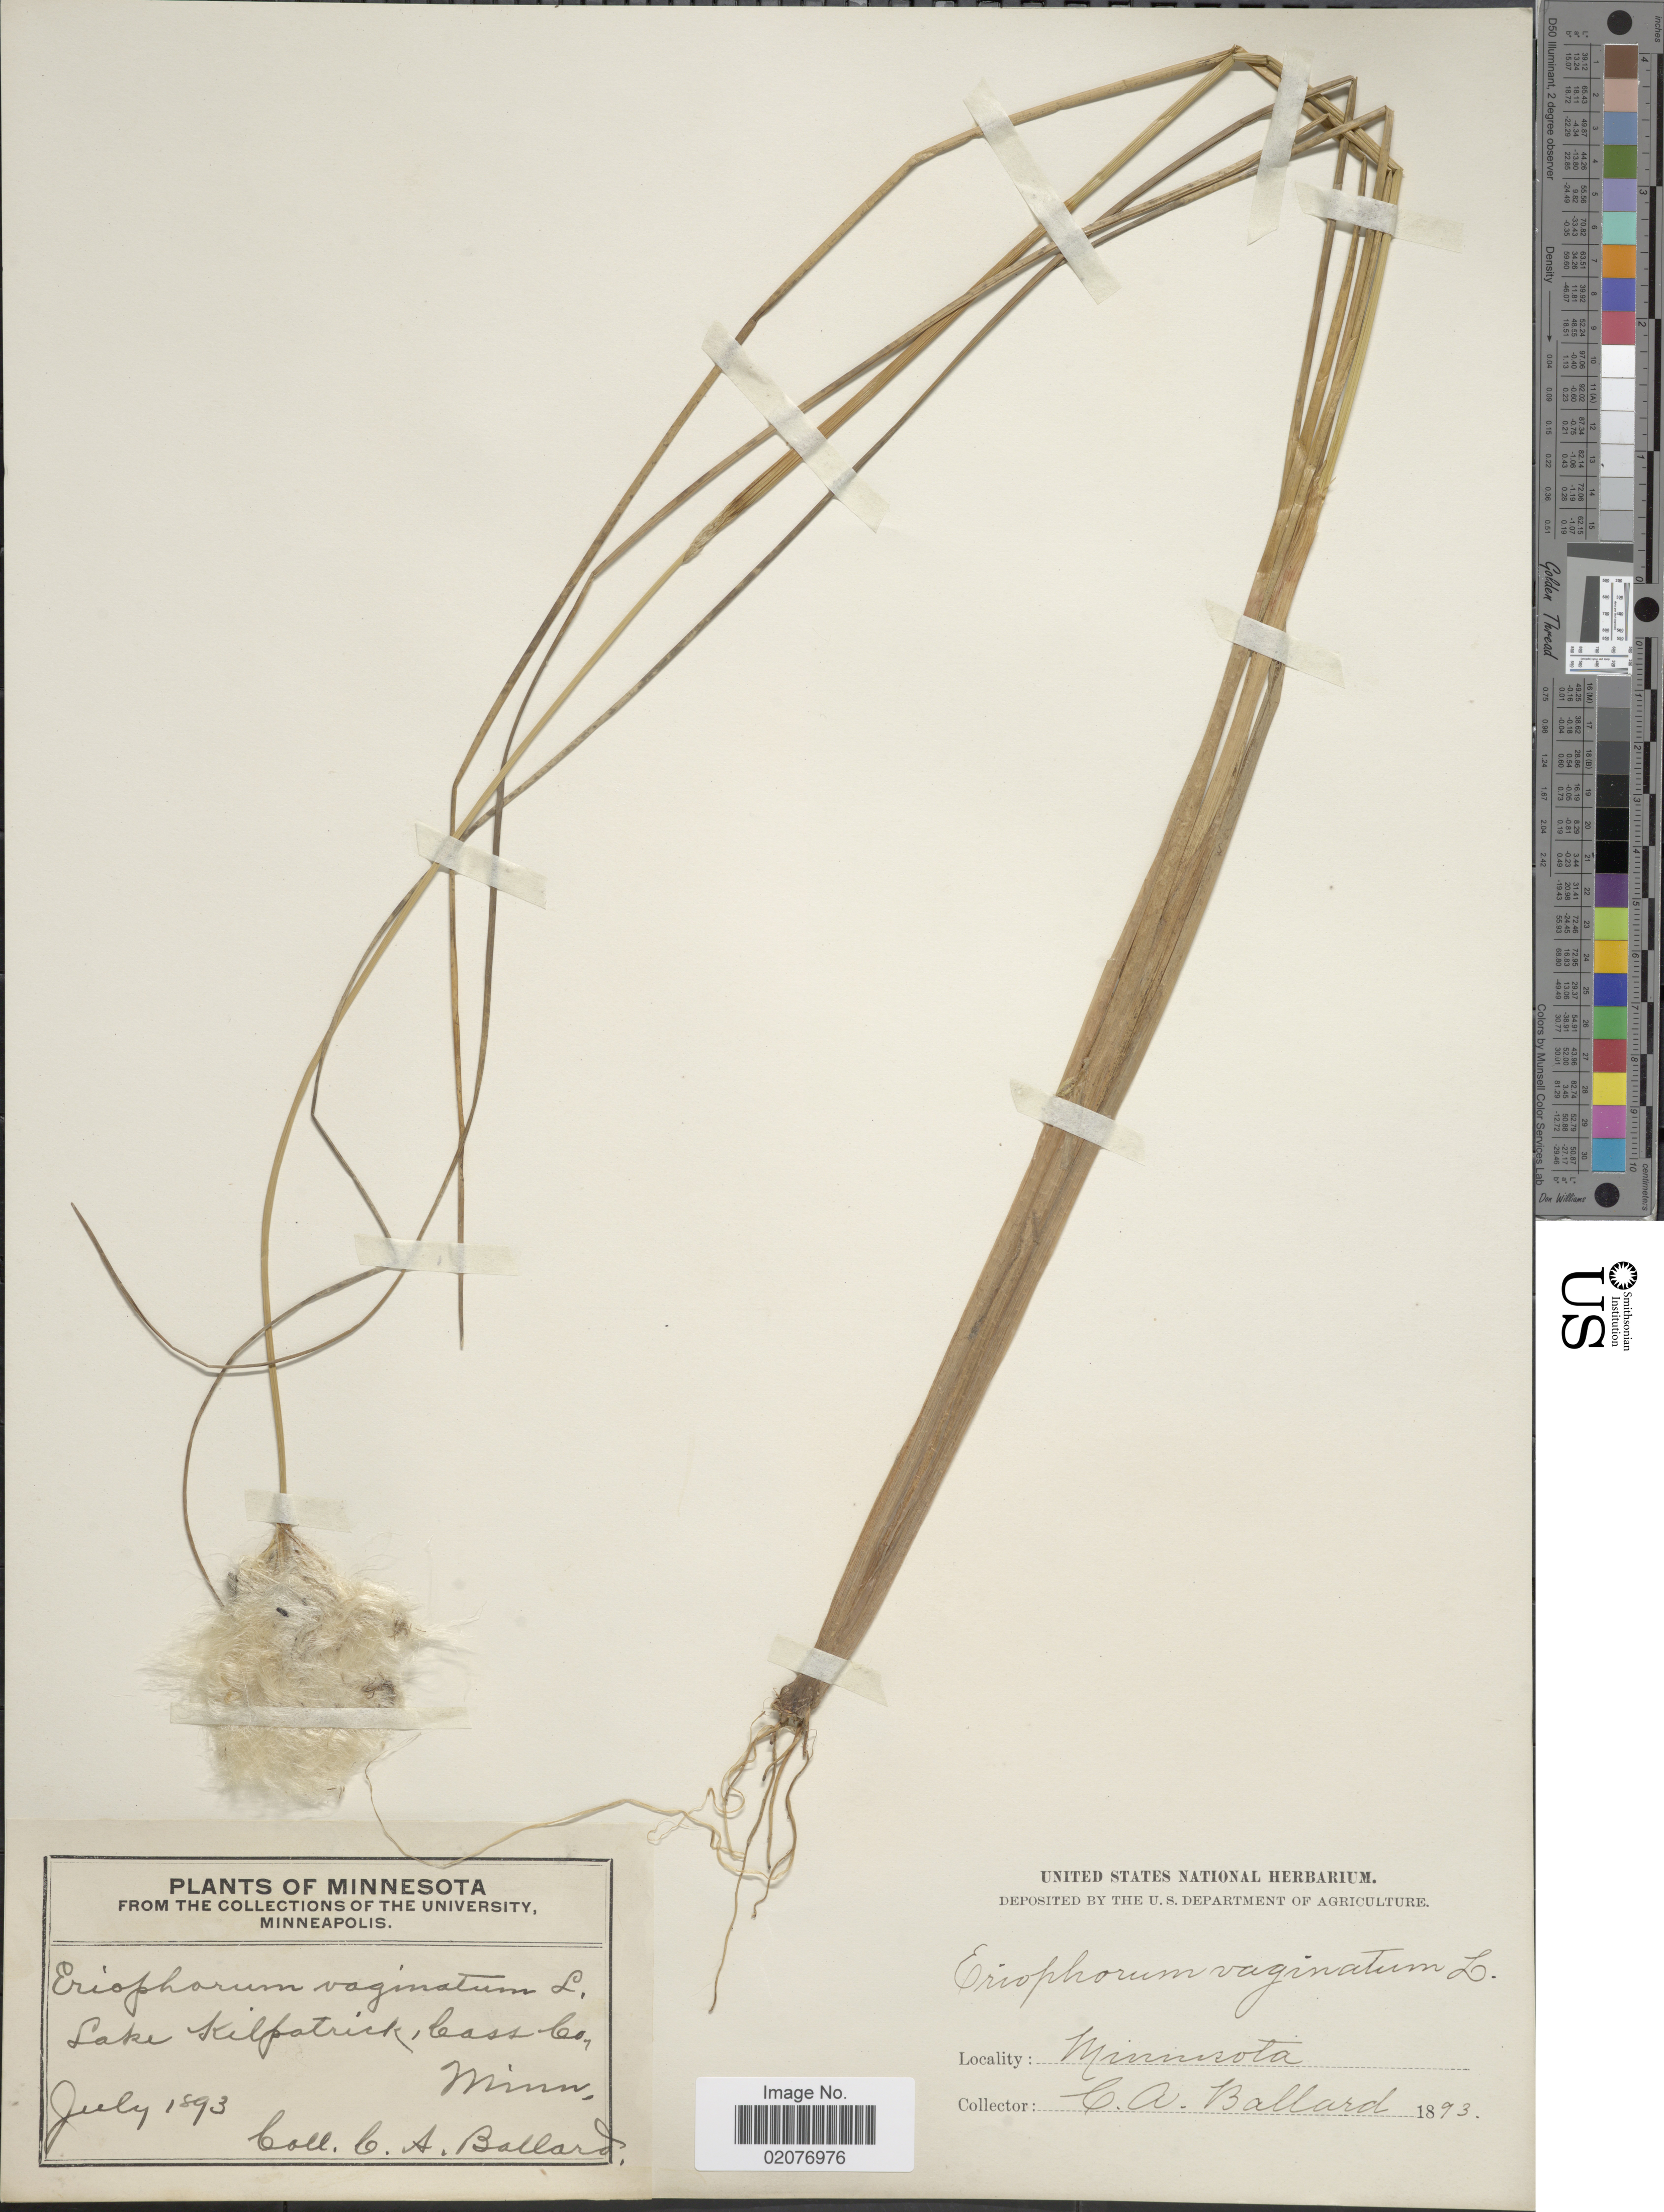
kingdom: Plantae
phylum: Tracheophyta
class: Liliopsida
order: Poales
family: Cyperaceae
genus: Eriophorum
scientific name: Eriophorum chamissonis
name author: C.A. Mey.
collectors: C. A. Ballard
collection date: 1893-07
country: United States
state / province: Minnesota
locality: Lake Kilpatrick, Cass Co